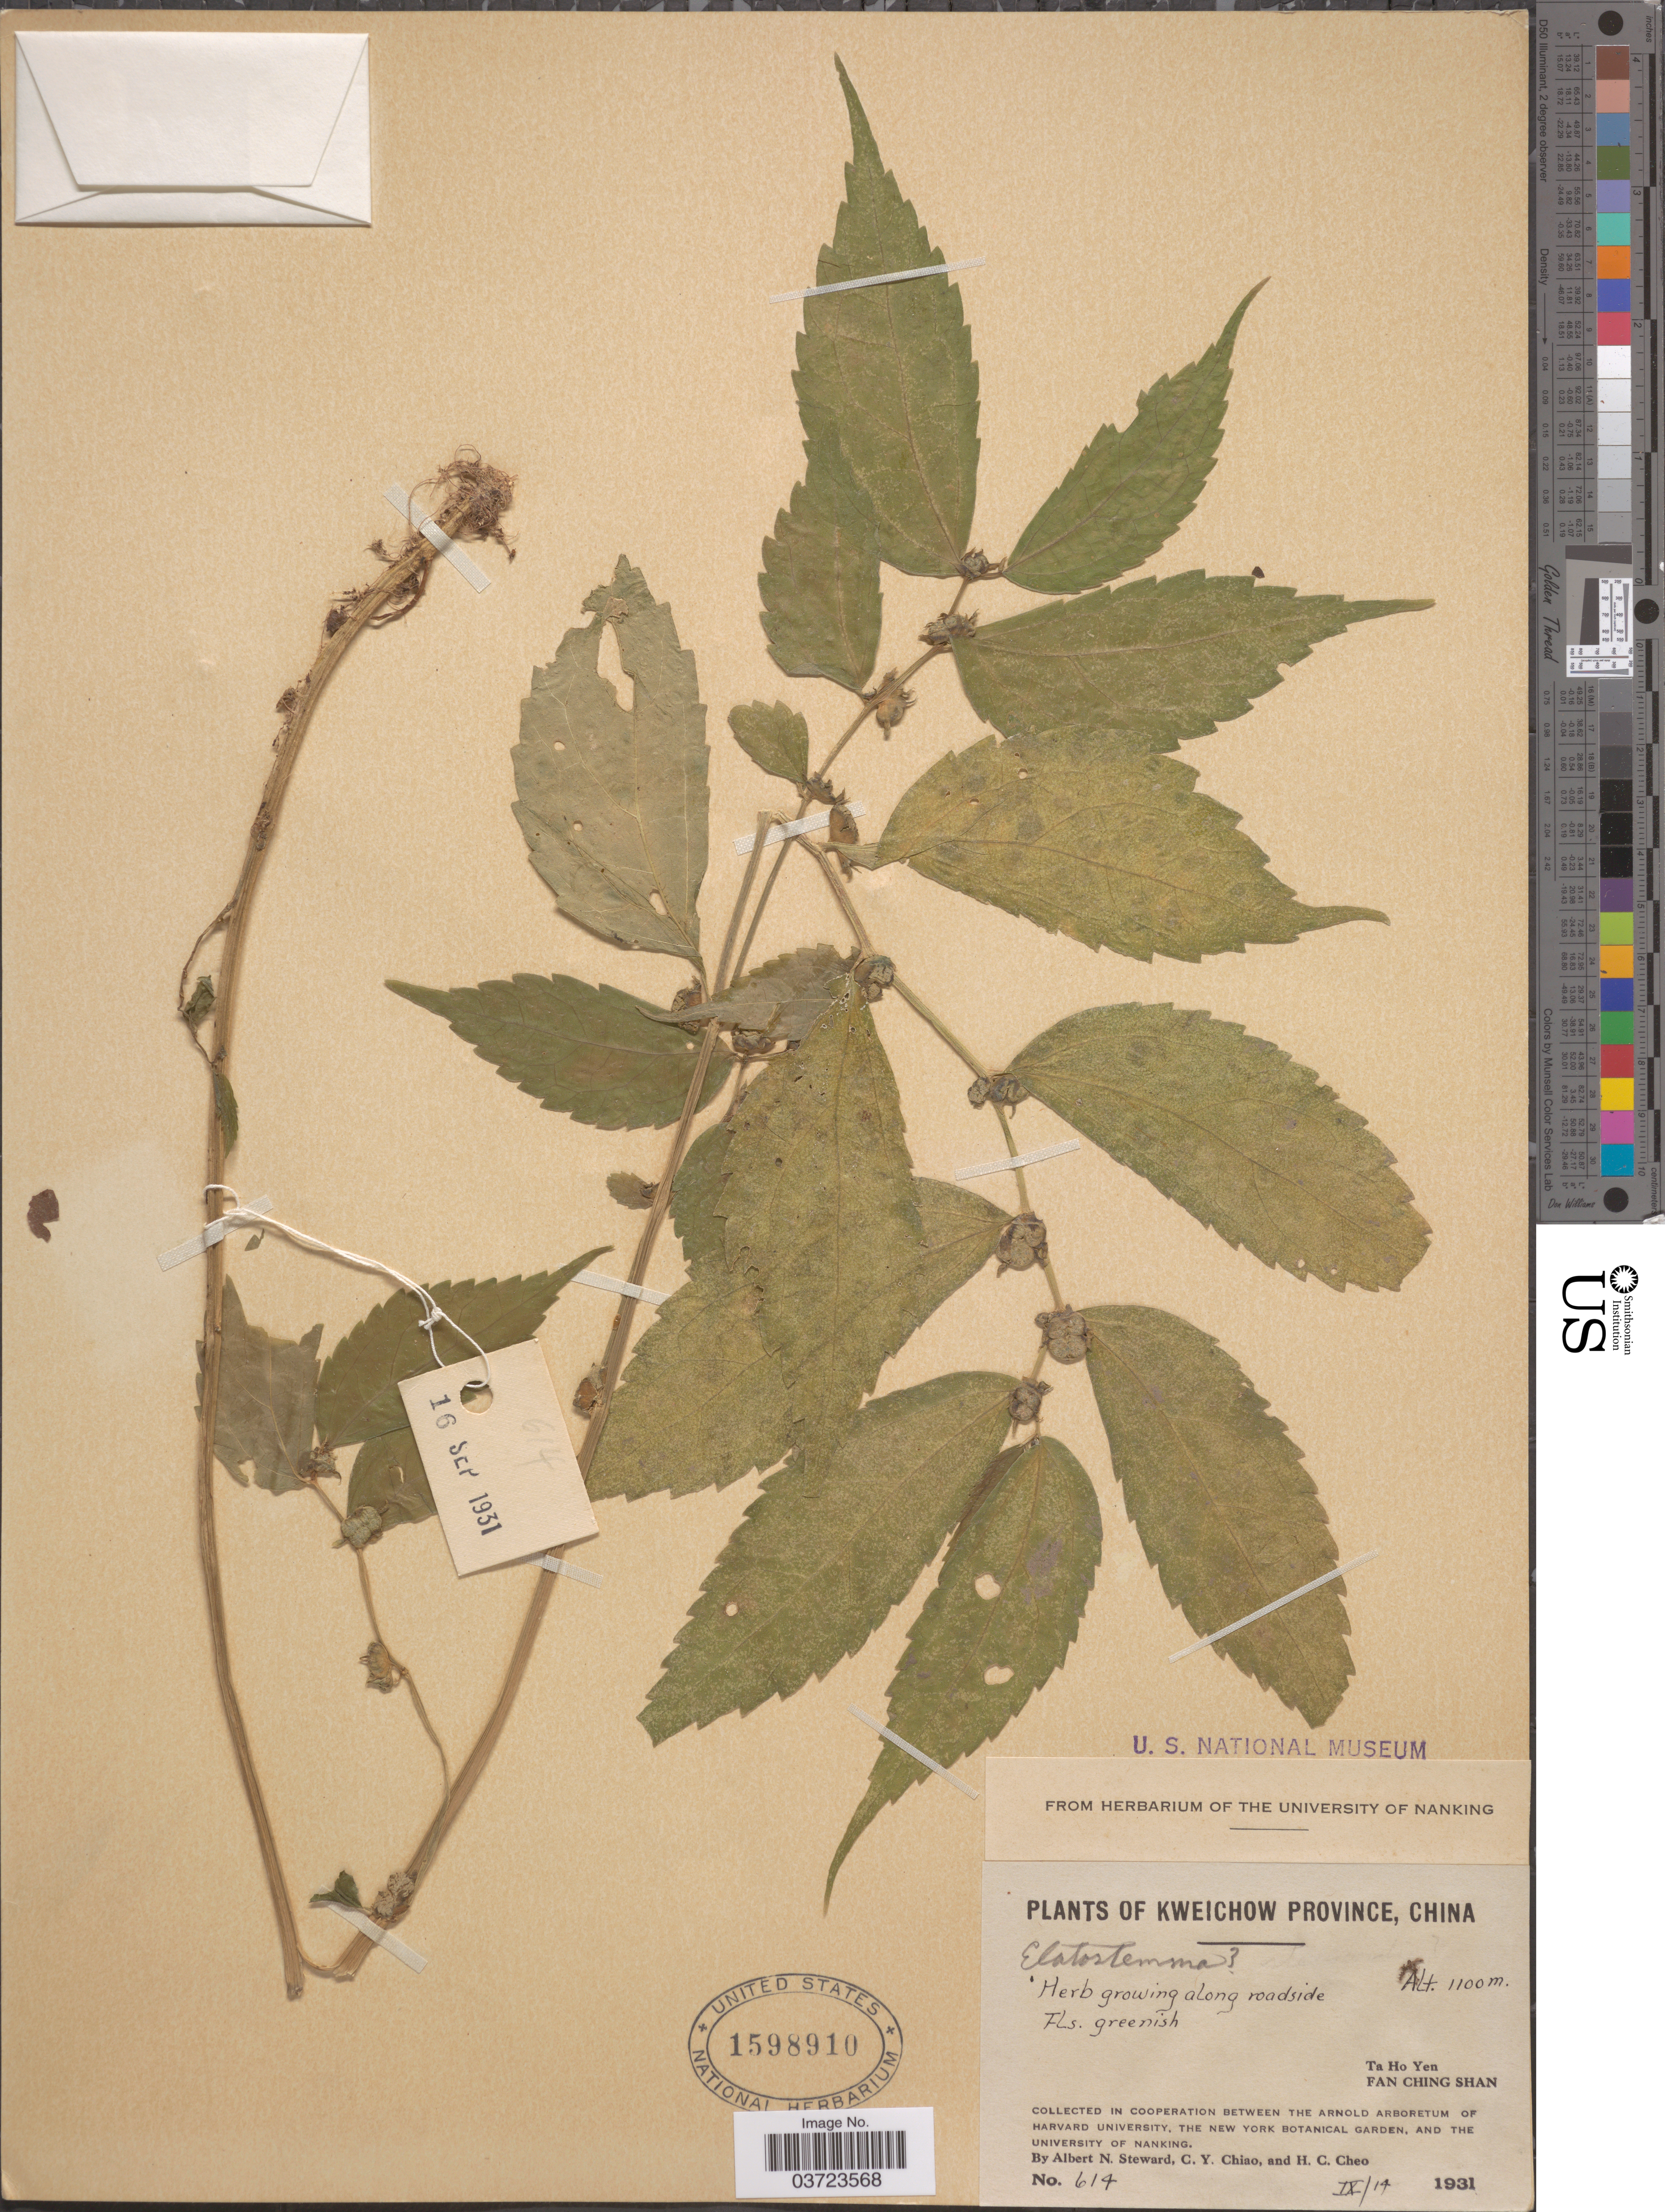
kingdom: Plantae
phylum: Tracheophyta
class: Magnoliopsida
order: Rosales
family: Urticaceae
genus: Elatostema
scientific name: Elatostema sp.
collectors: A. N. Steward, C. Y. Chiao & H. Cheo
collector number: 614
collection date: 1931-09-14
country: China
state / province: Guizhou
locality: Kweichow Province. Ta Ho Yen. Fan Ching Shan.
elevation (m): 1100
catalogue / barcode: US 1598910